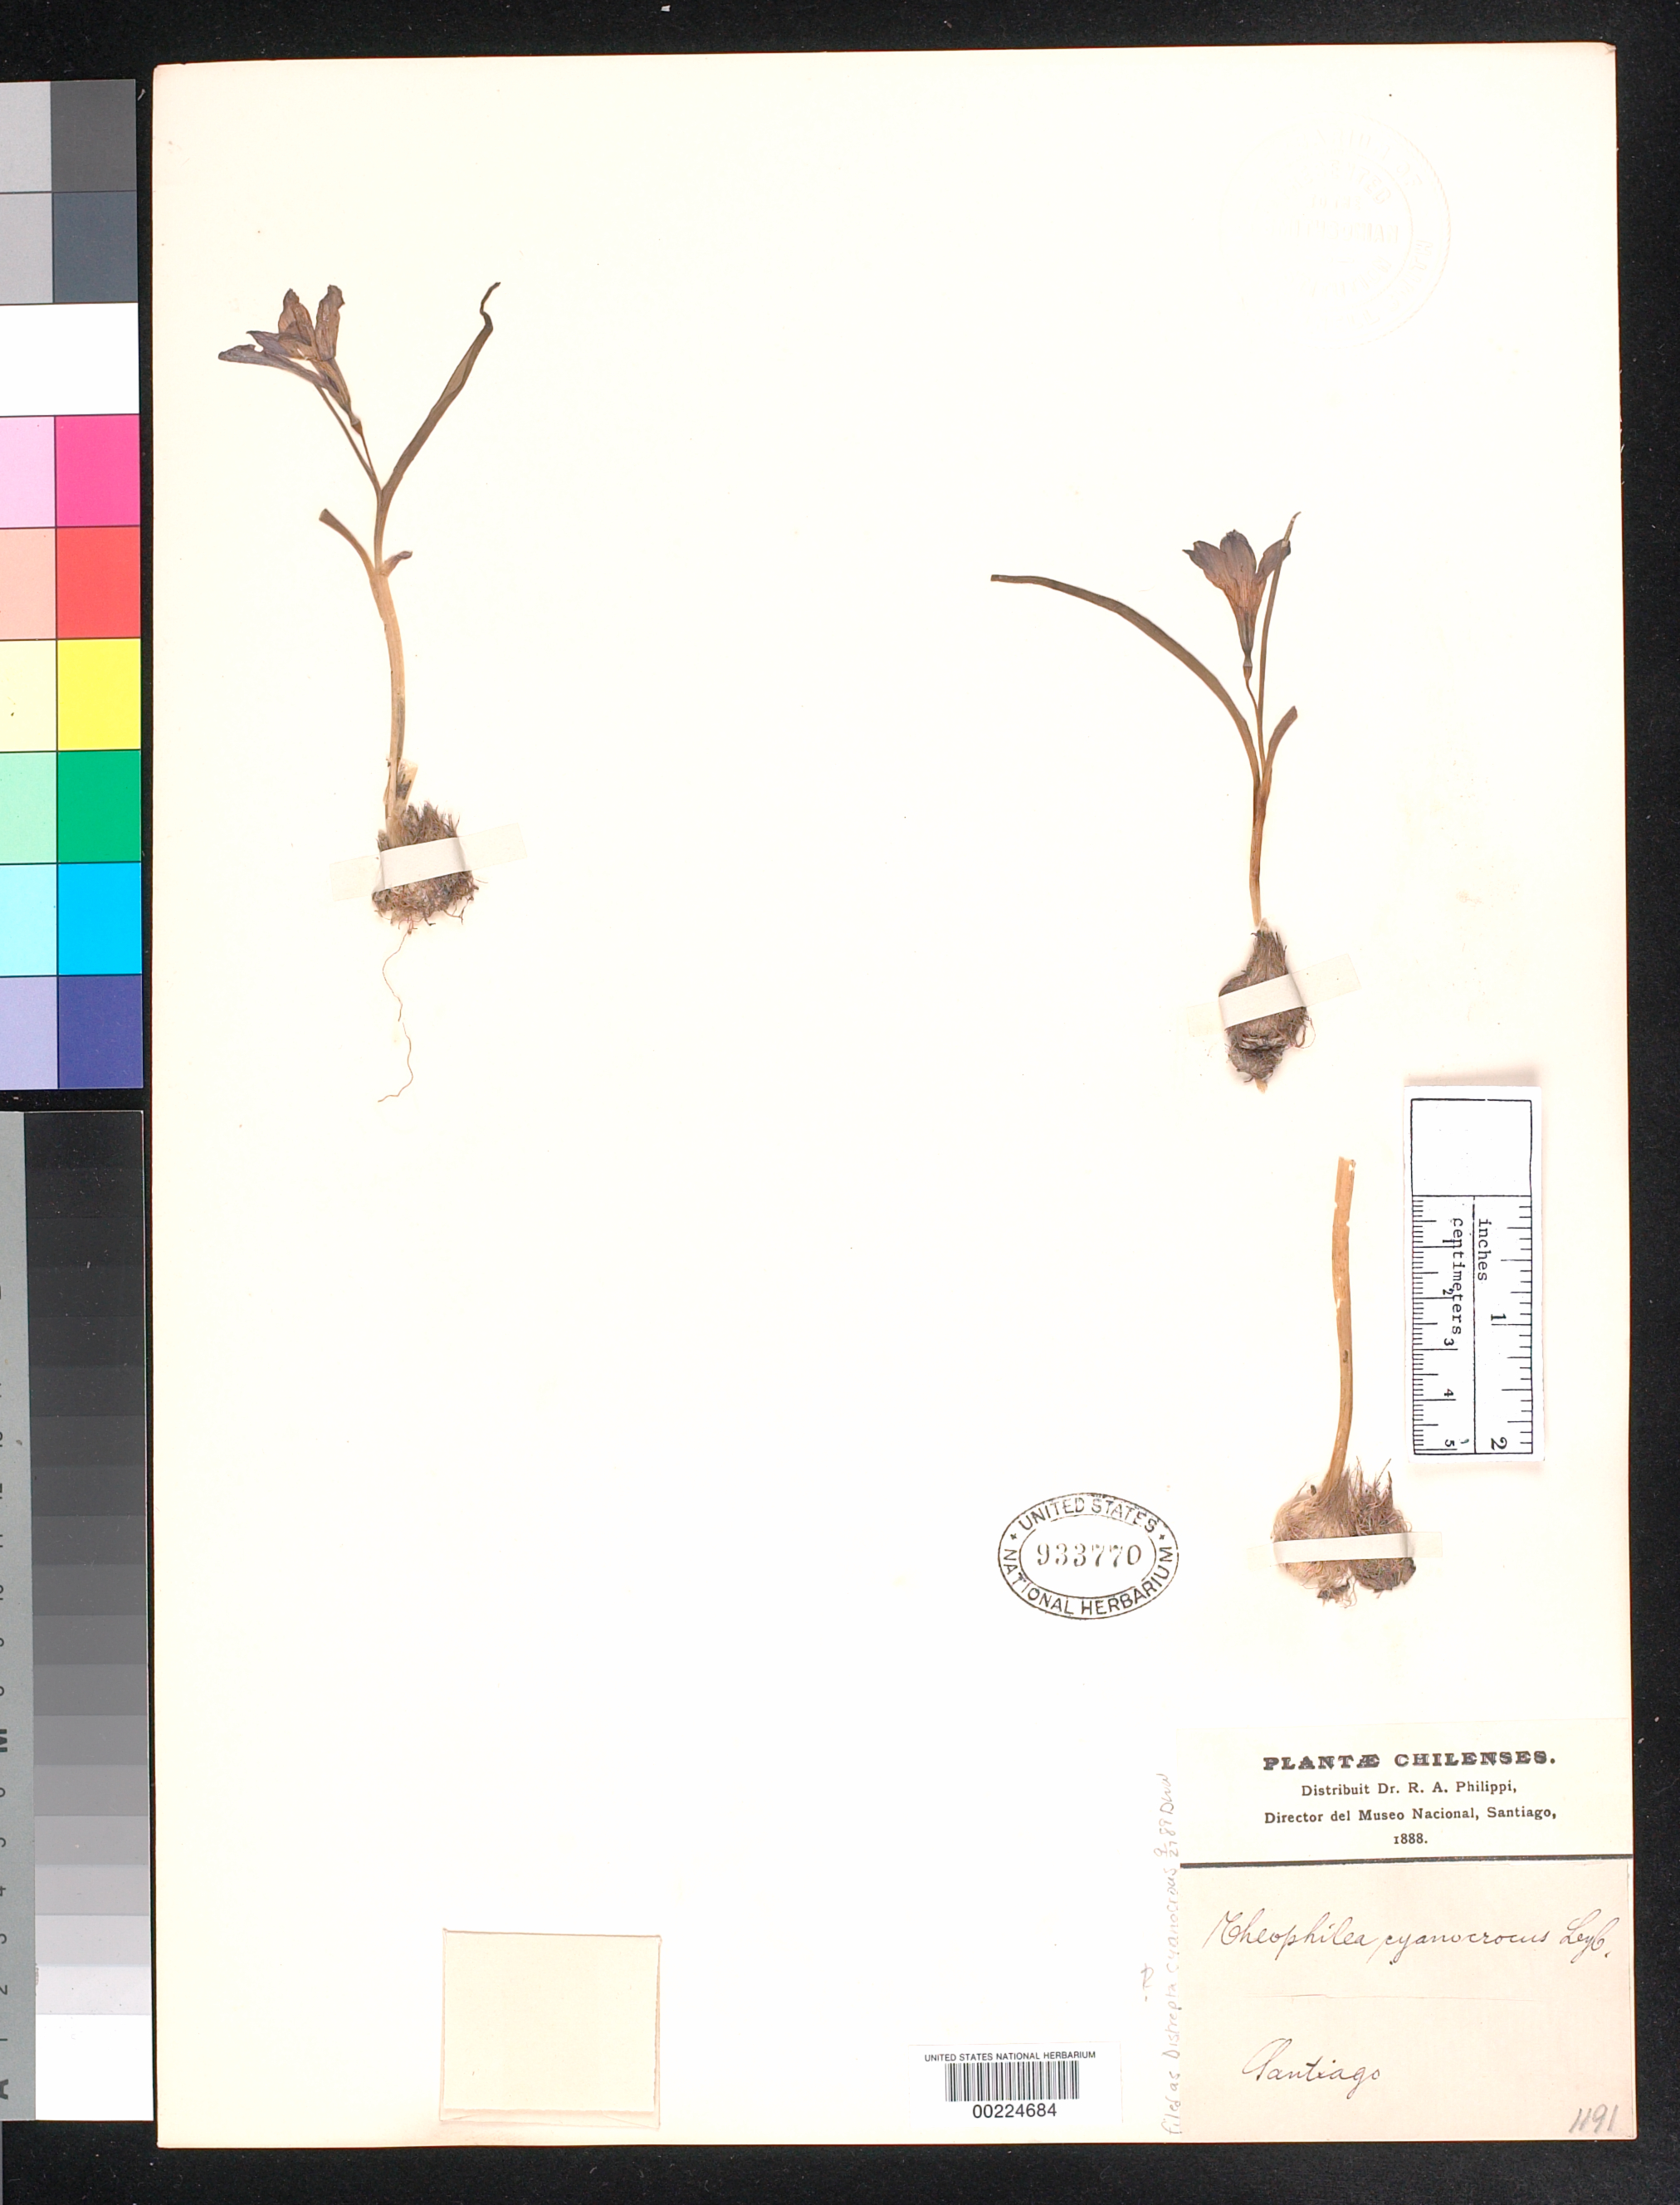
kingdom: Plantae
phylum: Tracheophyta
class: Liliopsida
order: Asparagales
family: Tecophilaeaceae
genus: Tecophilaea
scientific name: Tecophilaea cyanocrocus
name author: Leyb.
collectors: ex. herb. R.A. Philippi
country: Chile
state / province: Región Metropolitana (RM)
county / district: Santiago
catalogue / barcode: US 933770